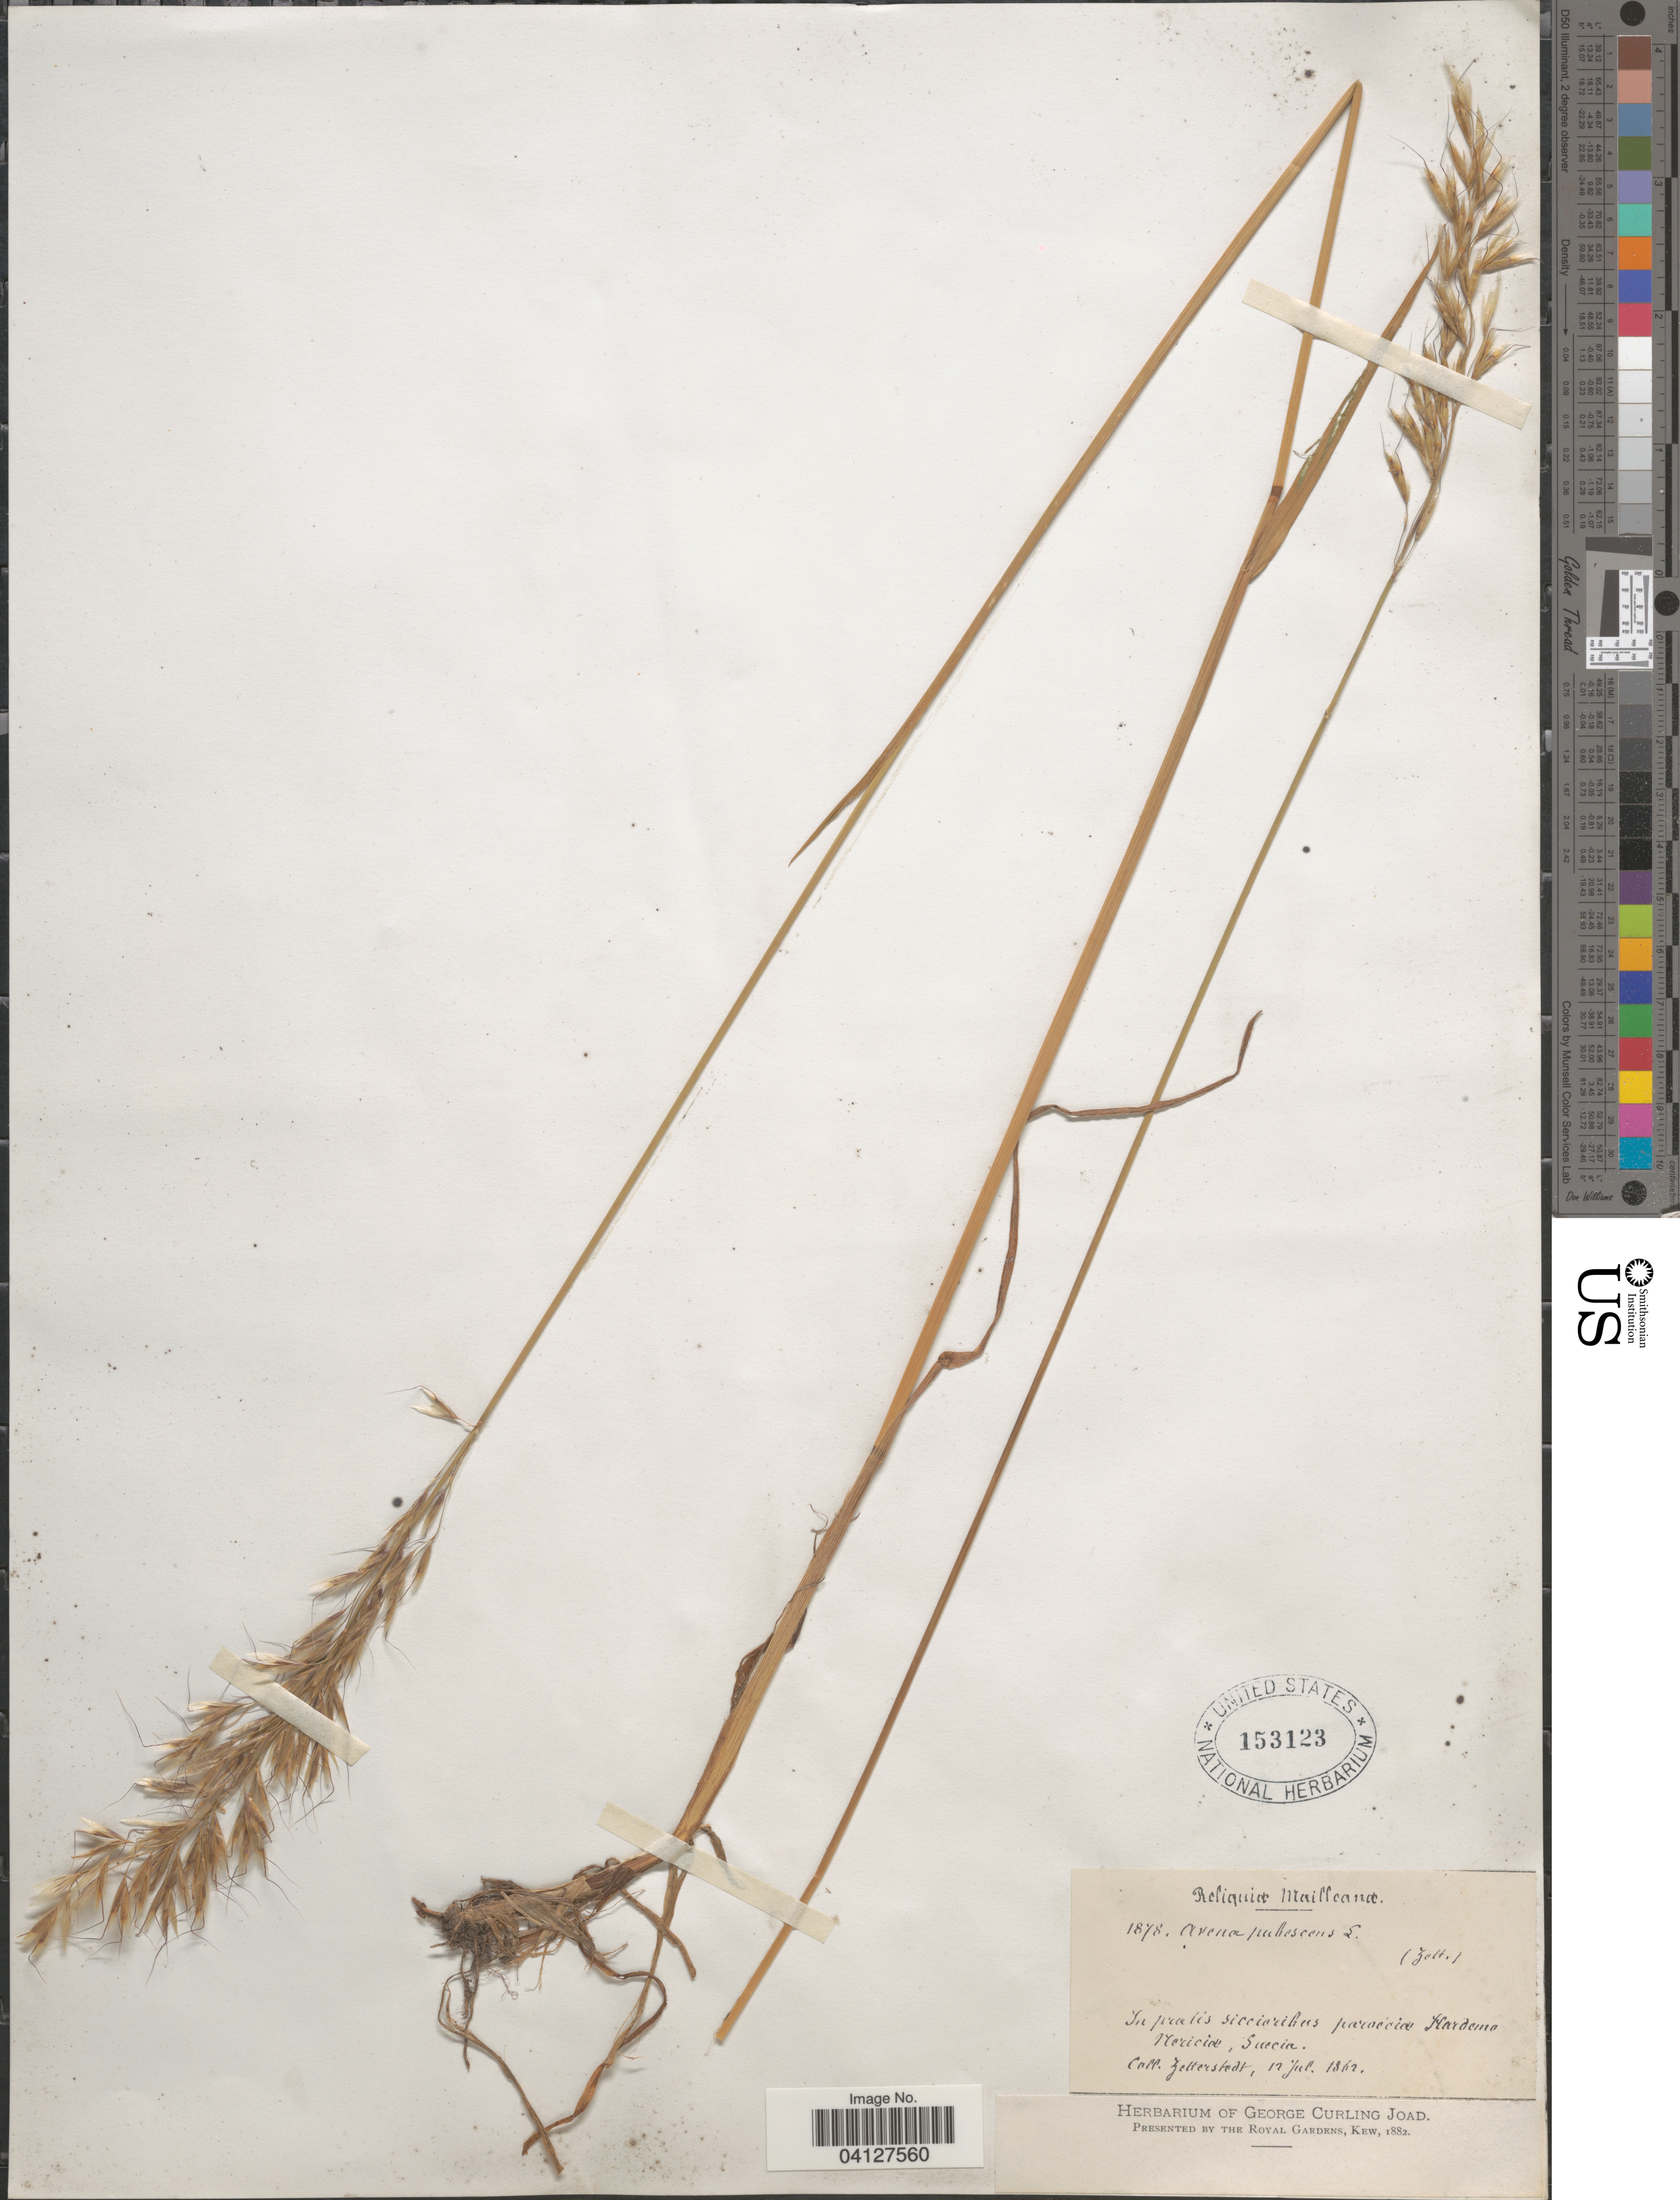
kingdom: Plantae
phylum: Tracheophyta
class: Liliopsida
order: Poales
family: Poaceae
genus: Avena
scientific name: Avena pubescens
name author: Huds.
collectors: Zetterstedt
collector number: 1878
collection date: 1862-07-12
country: Sweden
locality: In pratis siccioribus paroecia Hardema Mericiæ, Suecia.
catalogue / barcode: US 153123